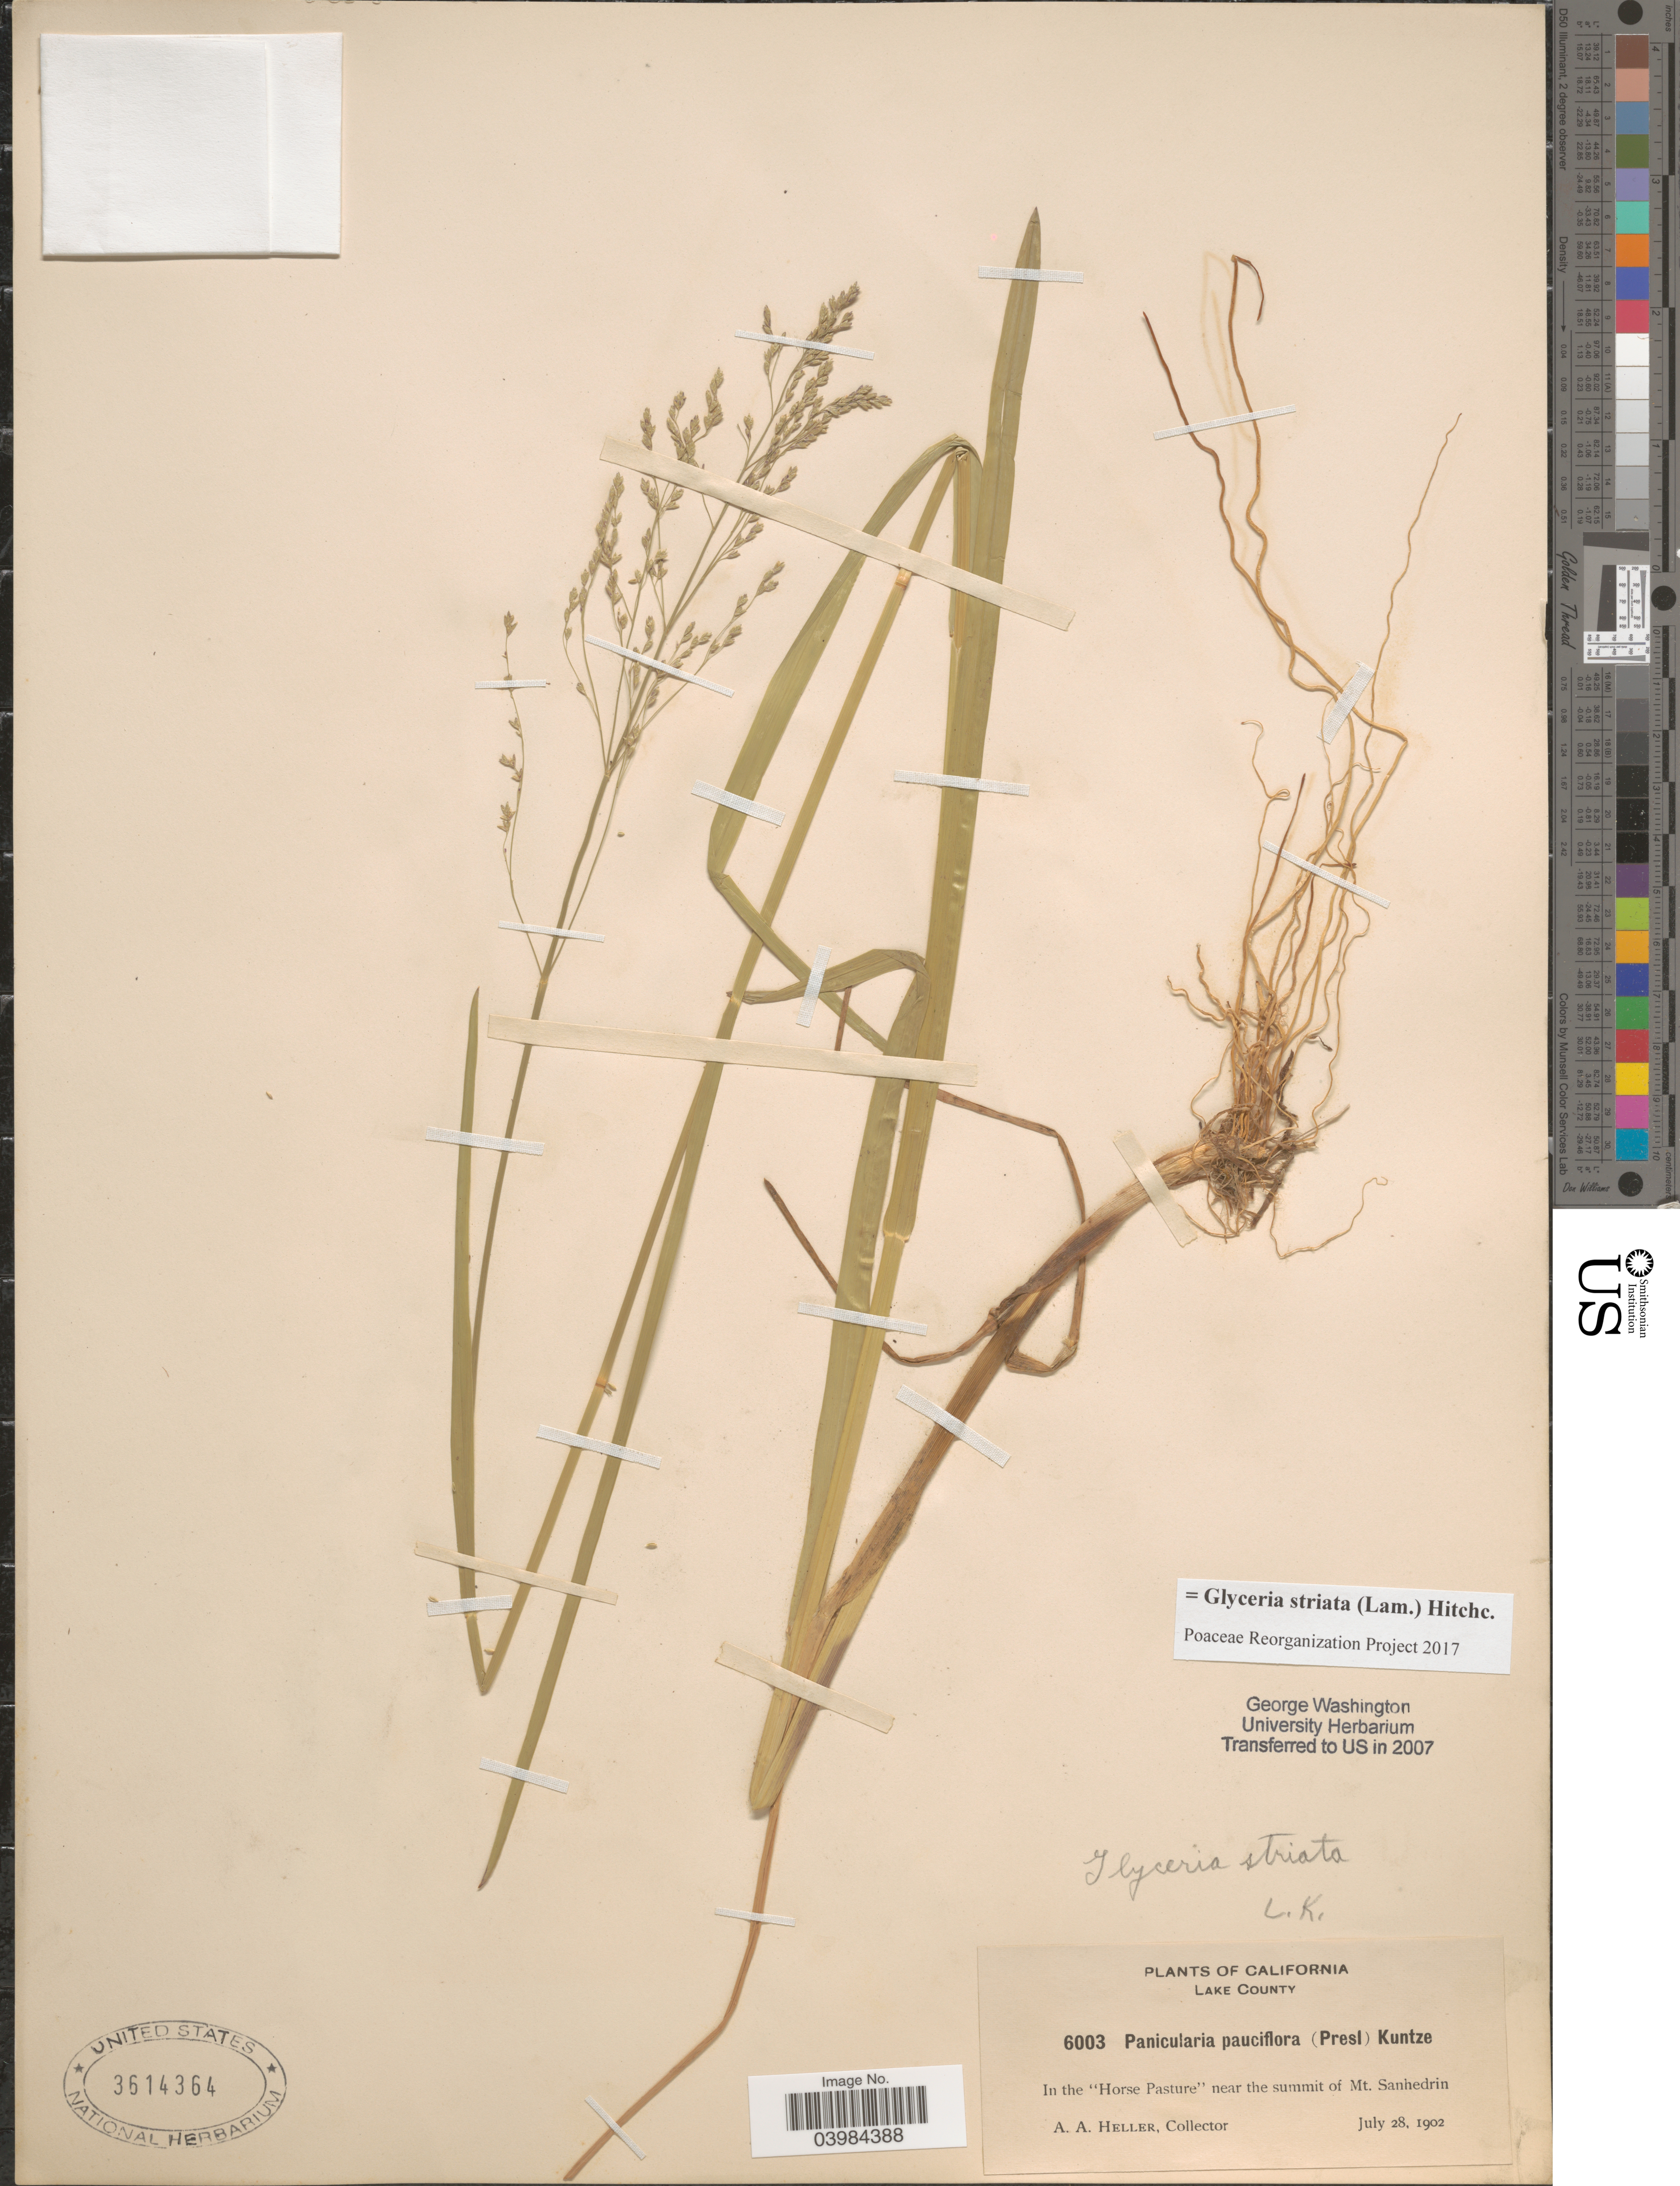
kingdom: Plantae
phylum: Tracheophyta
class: Liliopsida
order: Poales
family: Poaceae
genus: Glyceria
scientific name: Glyceria striata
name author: (Lam.) Hitchc.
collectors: A. A. Heller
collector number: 6003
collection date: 1902-07-28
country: United States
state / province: California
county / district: Lake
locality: Lake County. In the "Horse Pasture" near the summit of Mt. Sanhedrin.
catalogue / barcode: US 3614364